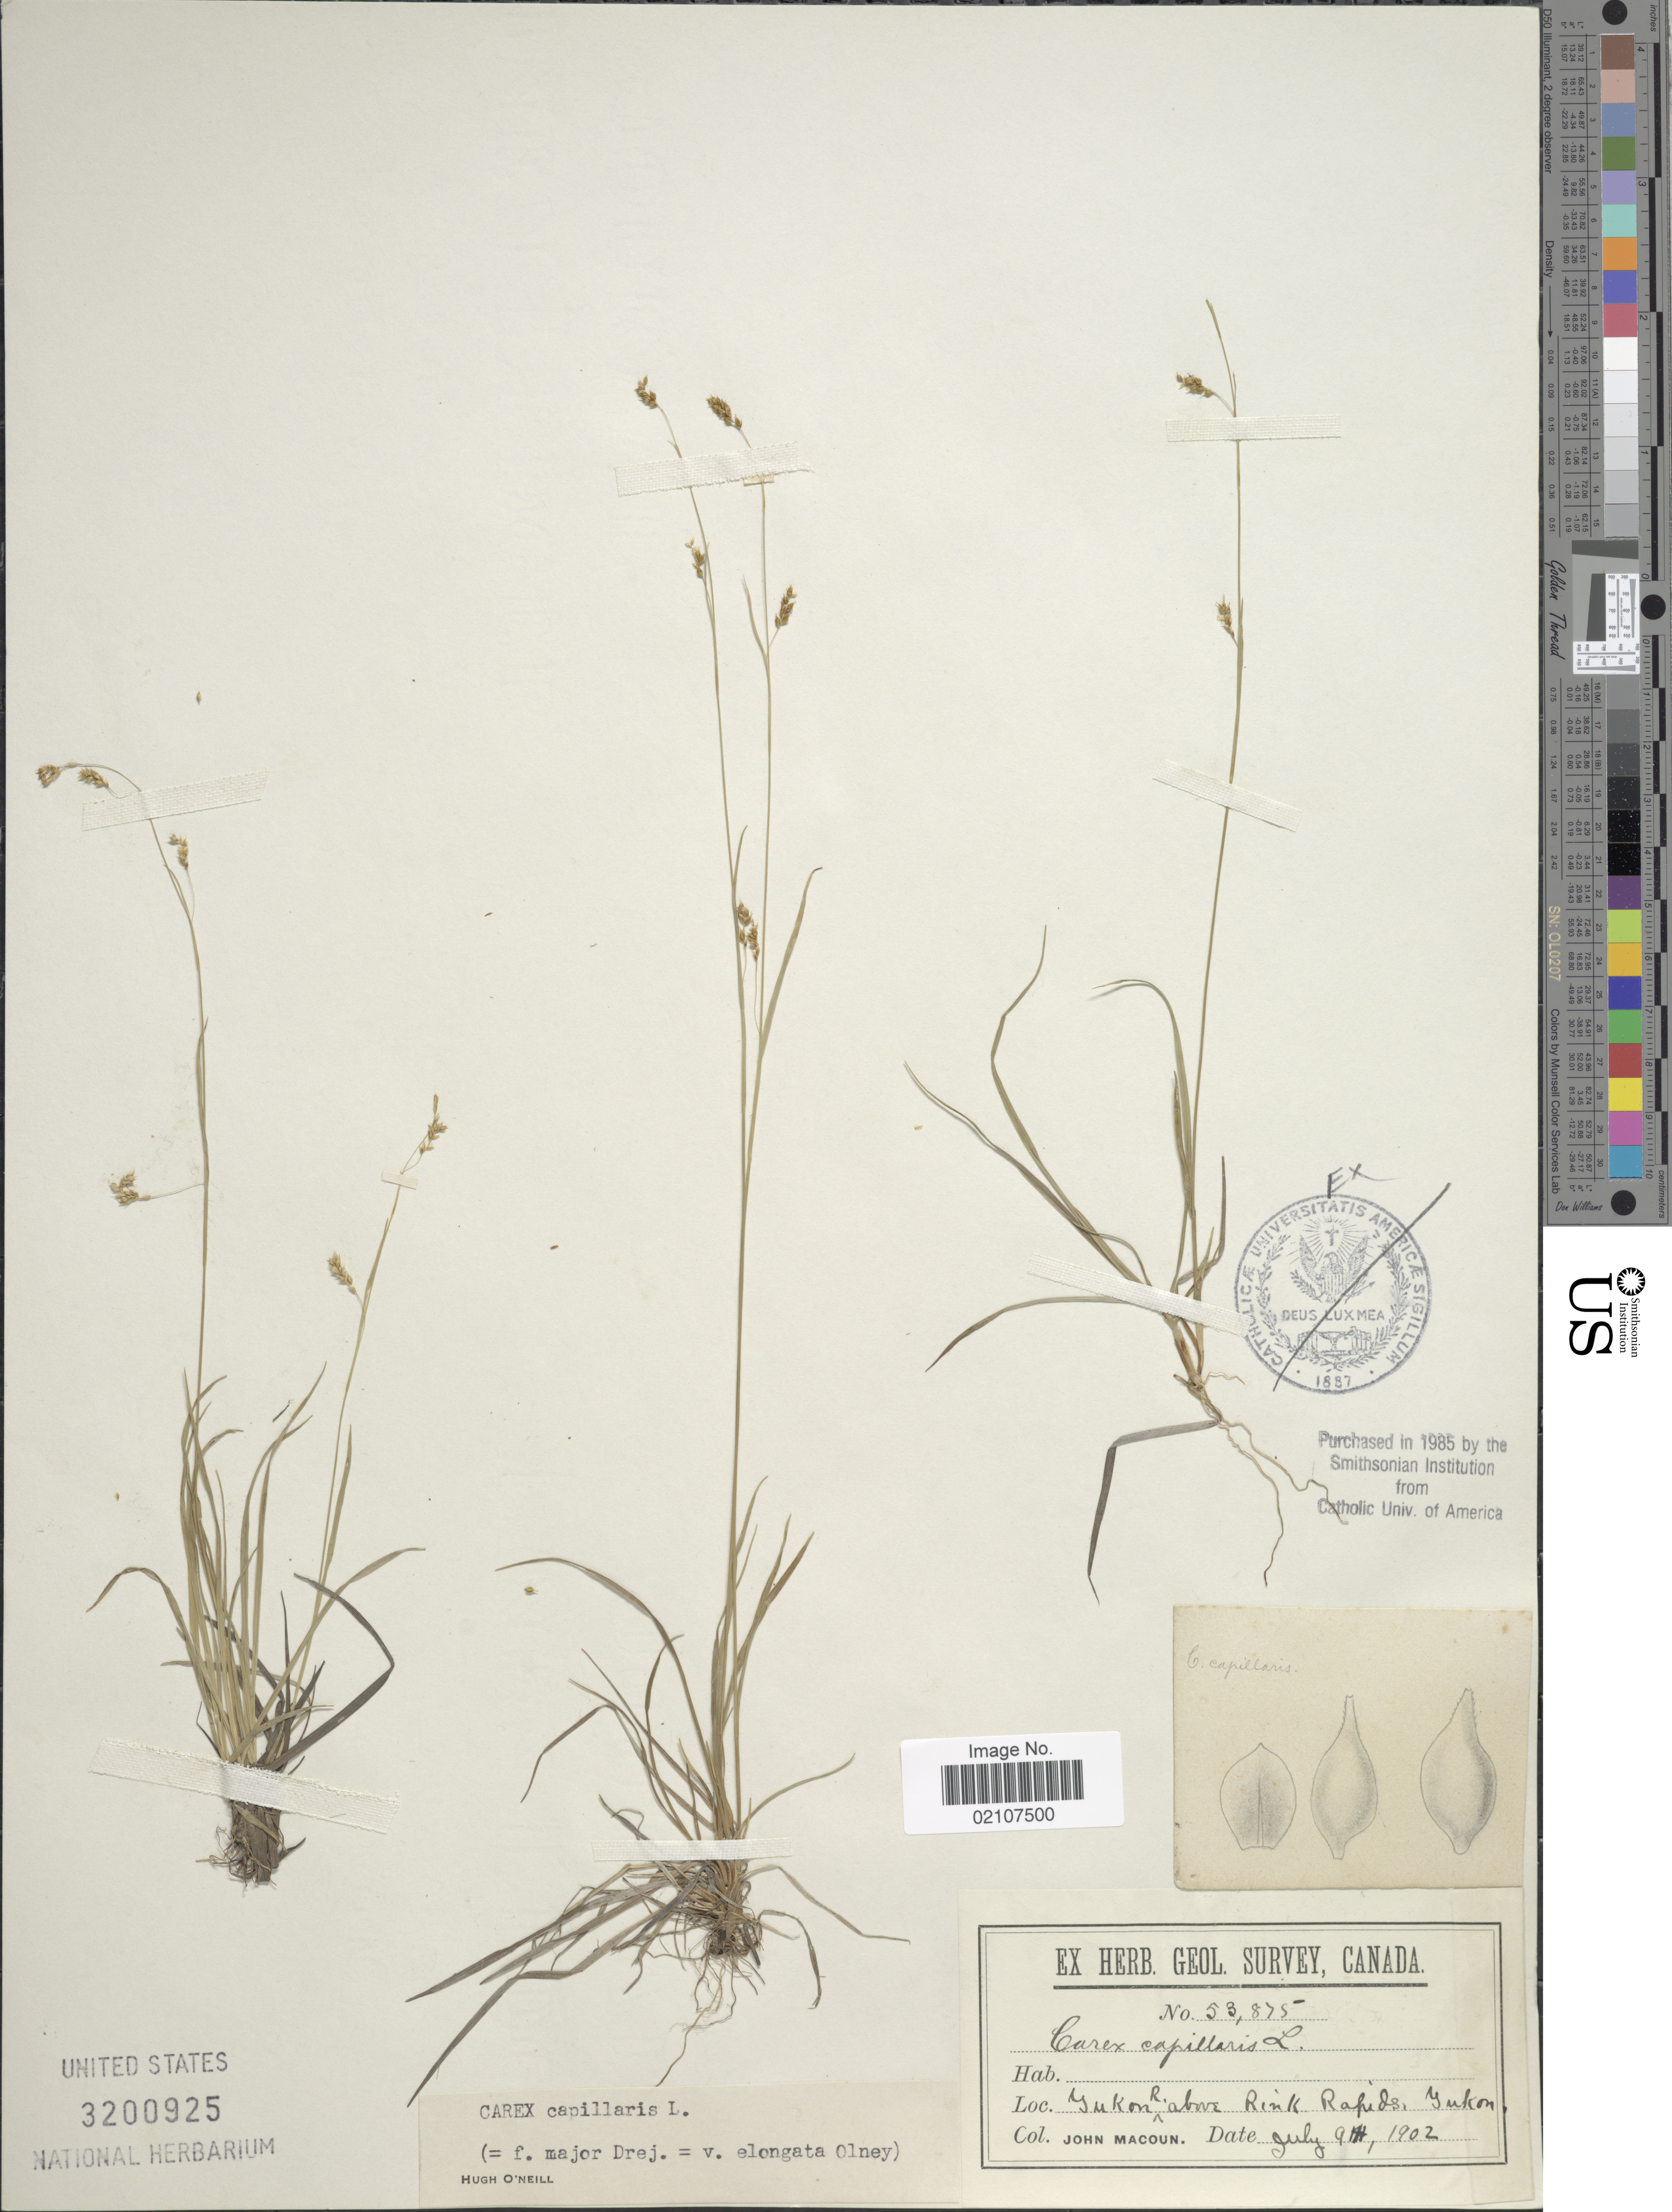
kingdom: Plantae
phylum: Tracheophyta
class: Liliopsida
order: Poales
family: Cyperaceae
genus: Carex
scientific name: Carex capillaris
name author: L.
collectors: J. Macoun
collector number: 53875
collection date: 1902-07-09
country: Canada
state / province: Yukon Territory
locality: Yukon R. above Rink Rapides, Yukon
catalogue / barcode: US 3200925